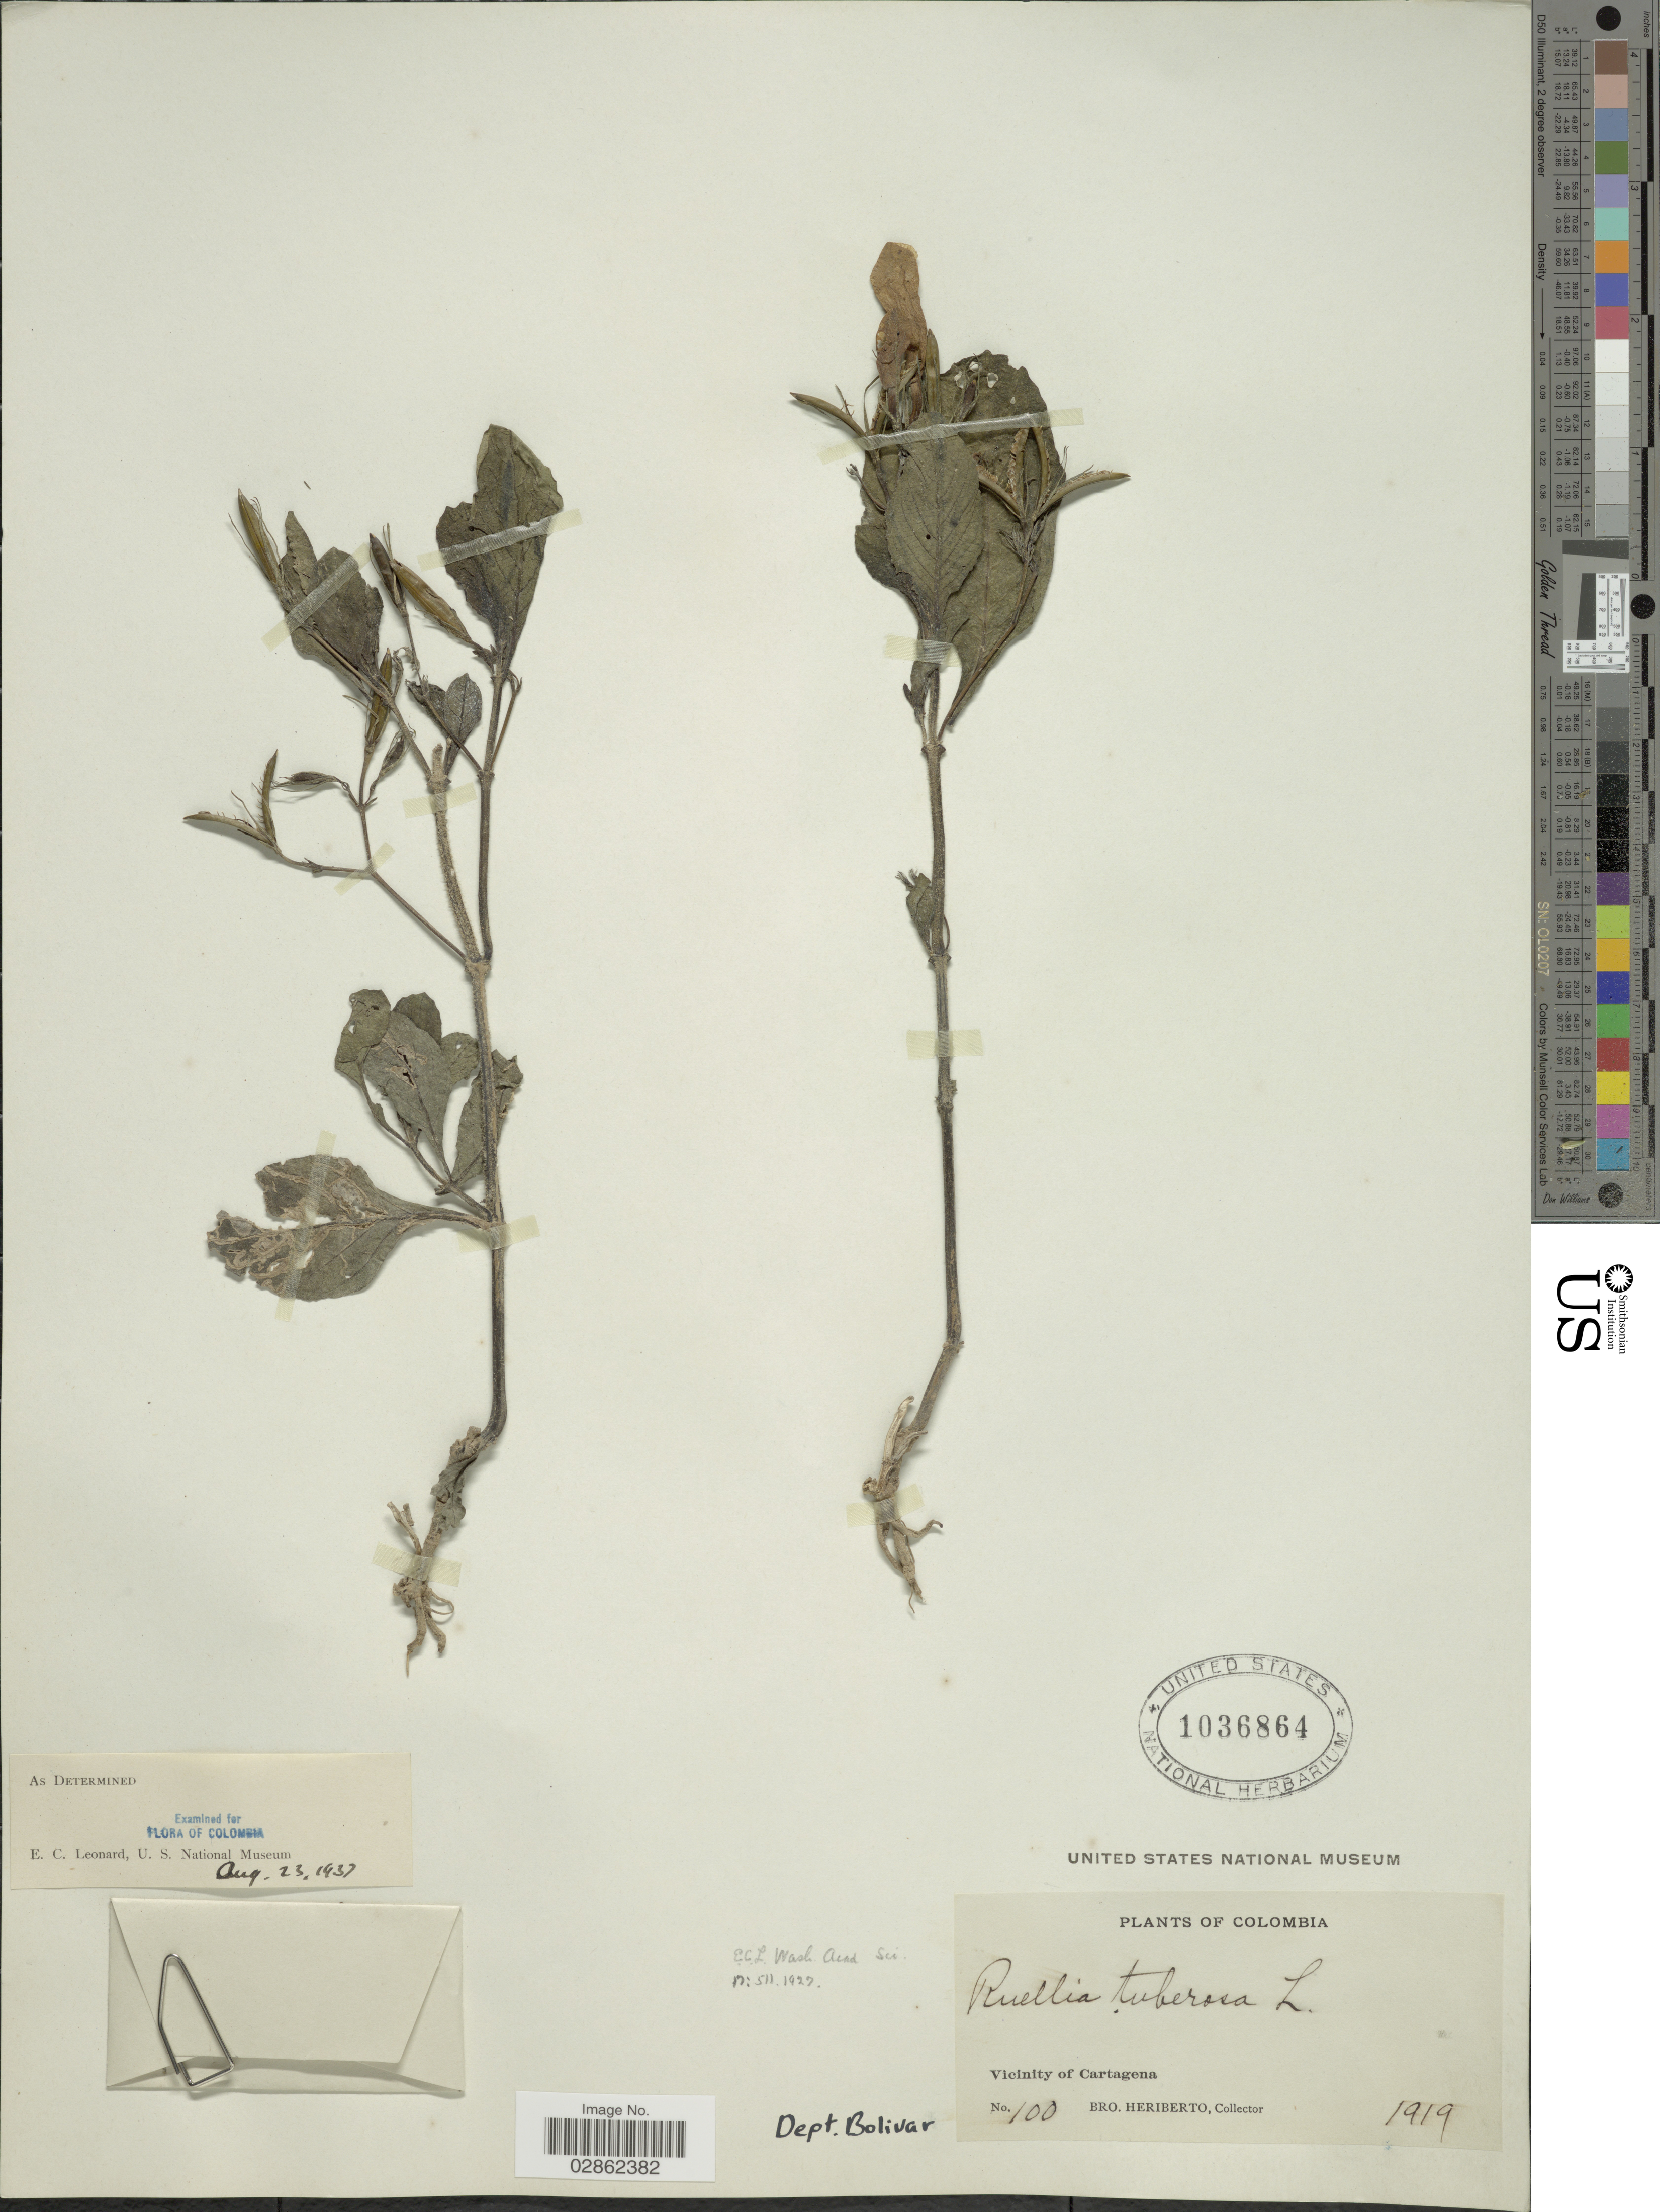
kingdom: Plantae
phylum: Tracheophyta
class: Magnoliopsida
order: Lamiales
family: Acanthaceae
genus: Ruellia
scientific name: Ruellia tuberosa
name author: L.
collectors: B. Heriberto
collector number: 100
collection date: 1919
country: Colombia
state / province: Bolívar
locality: Vicinity of Cartagena. Dept. Bolívar.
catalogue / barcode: US 1036864